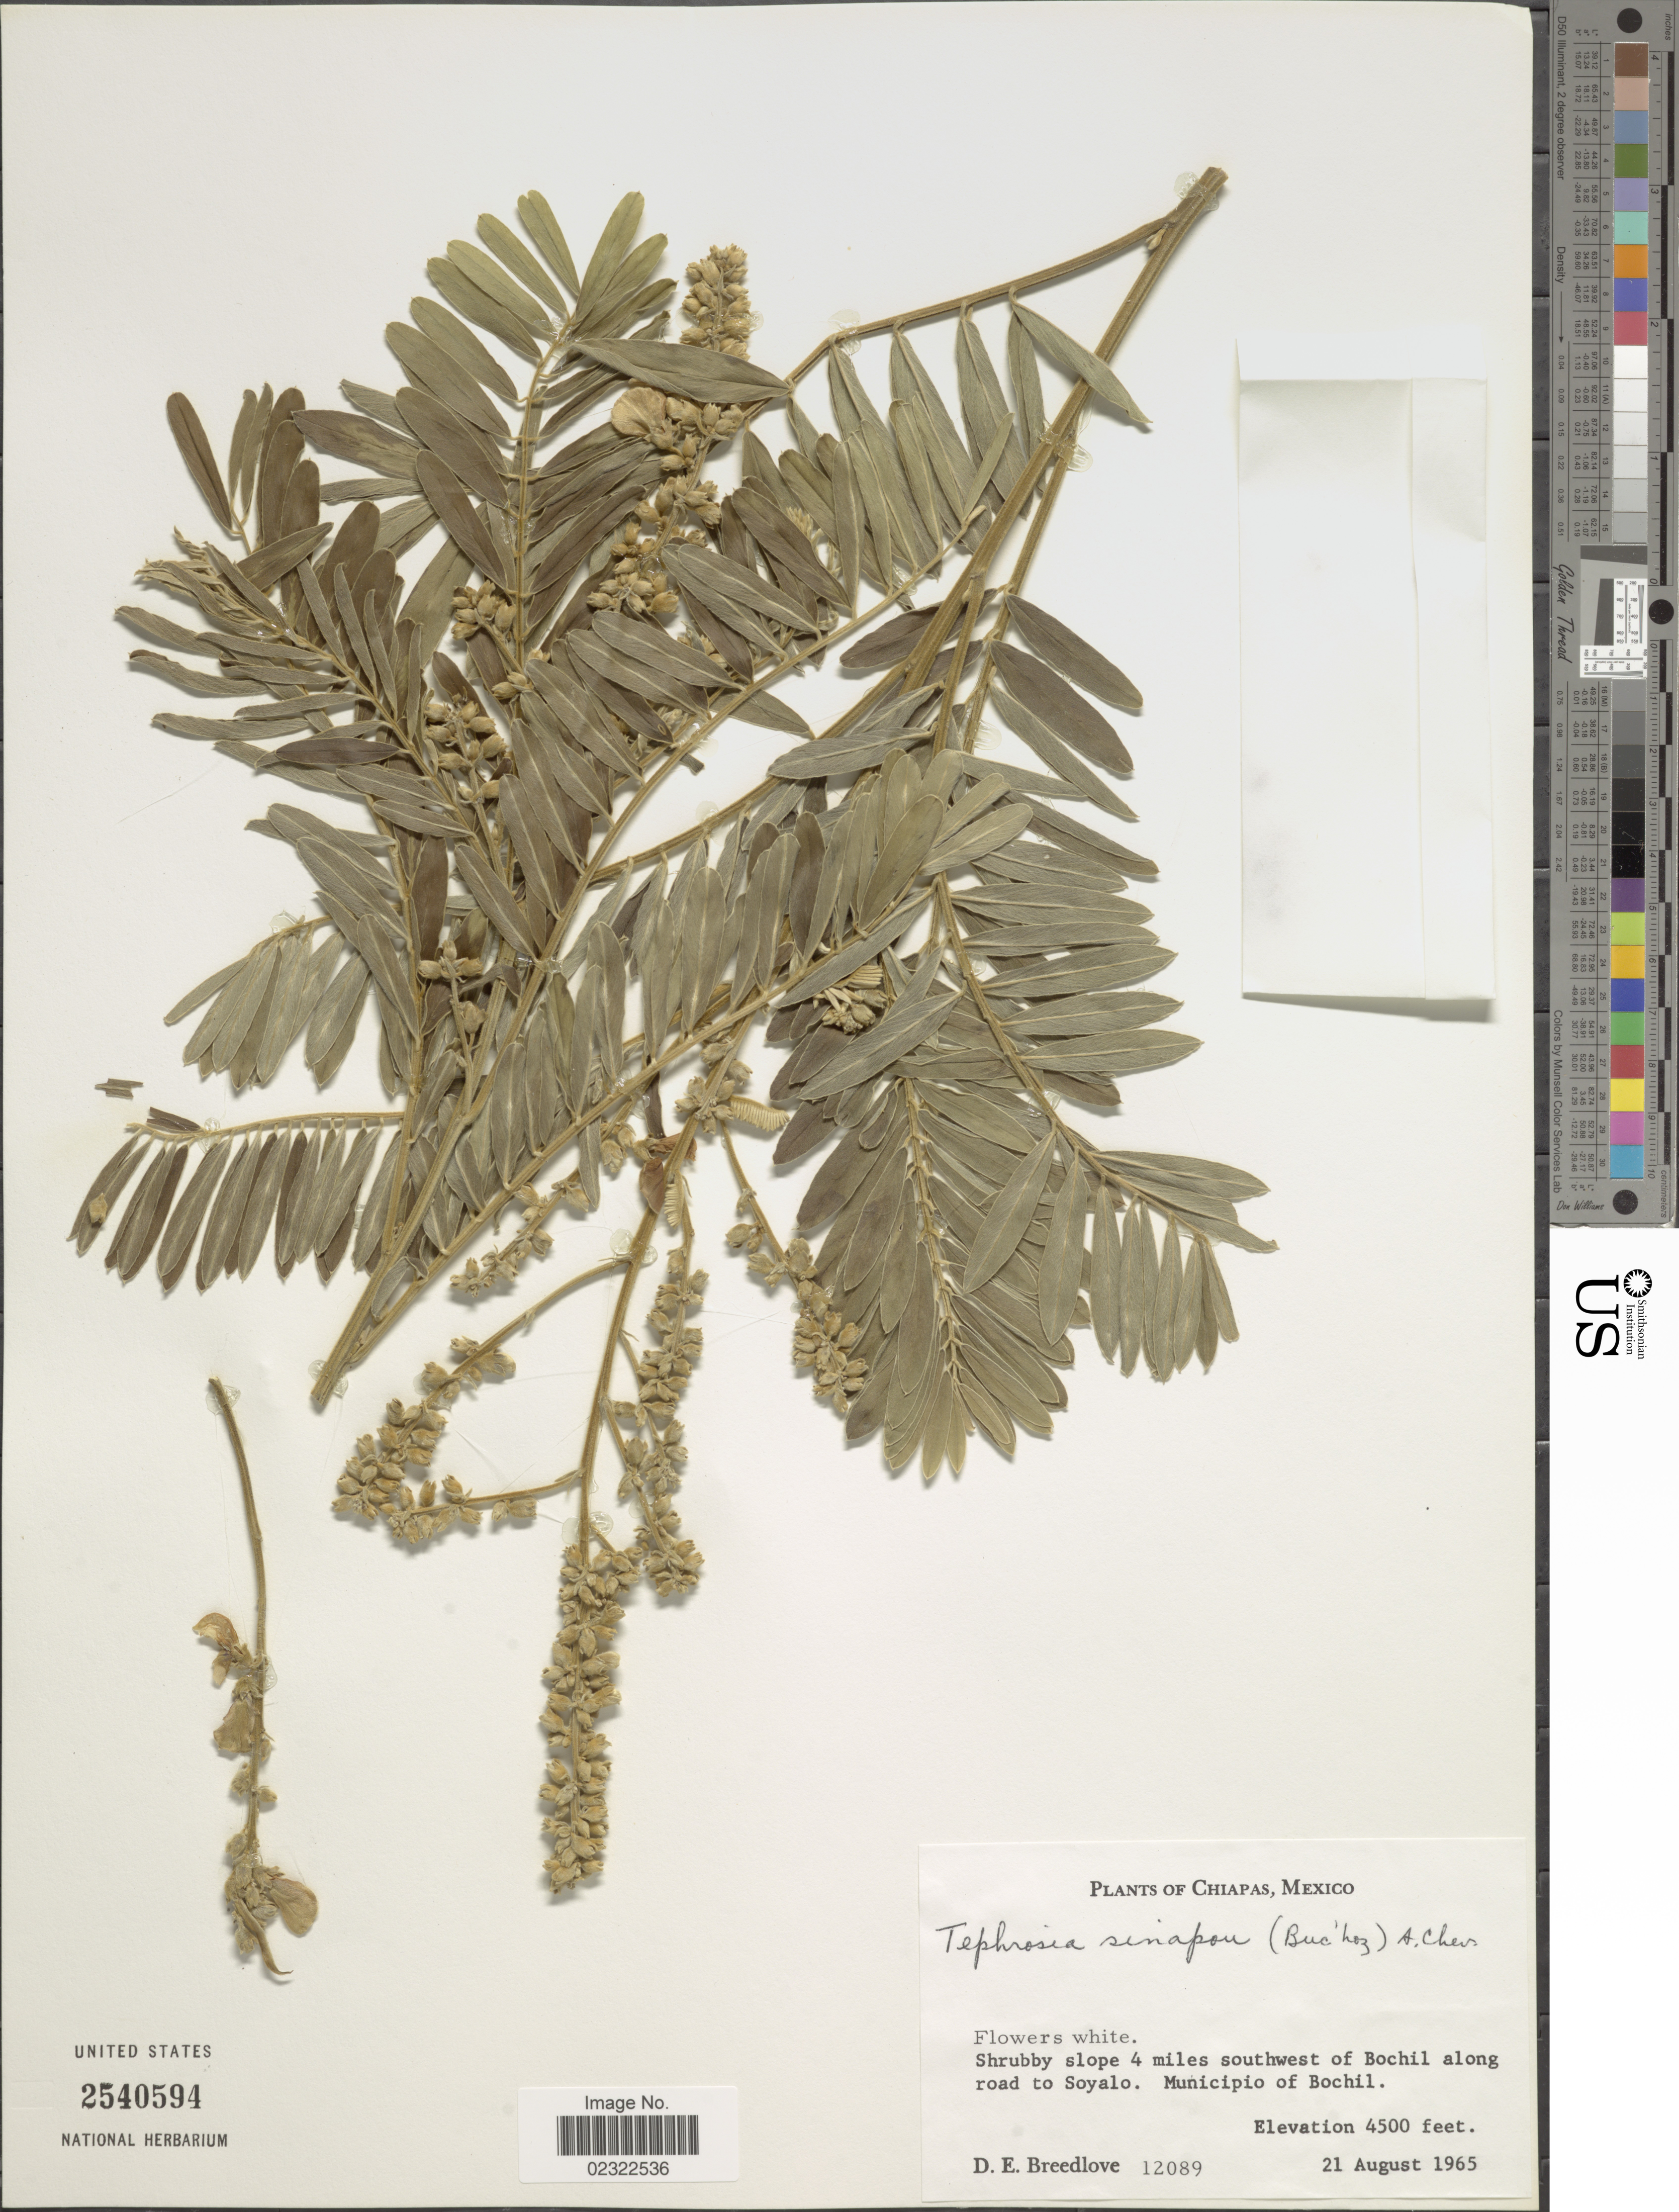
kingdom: Plantae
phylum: Tracheophyta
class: Magnoliopsida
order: Fabales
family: Fabaceae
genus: Tephrosia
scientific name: Tephrosia sinapou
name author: (Buc'hoz) A. Chev.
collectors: D. E. Breedlove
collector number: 12089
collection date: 1965-08-12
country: Mexico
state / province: Chiapas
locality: Chiapas, Mexico. shrubby slope 4 miles southwest of Bochil along road to Soyalo. Municipio of Bochil.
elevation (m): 1372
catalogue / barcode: US 2540594